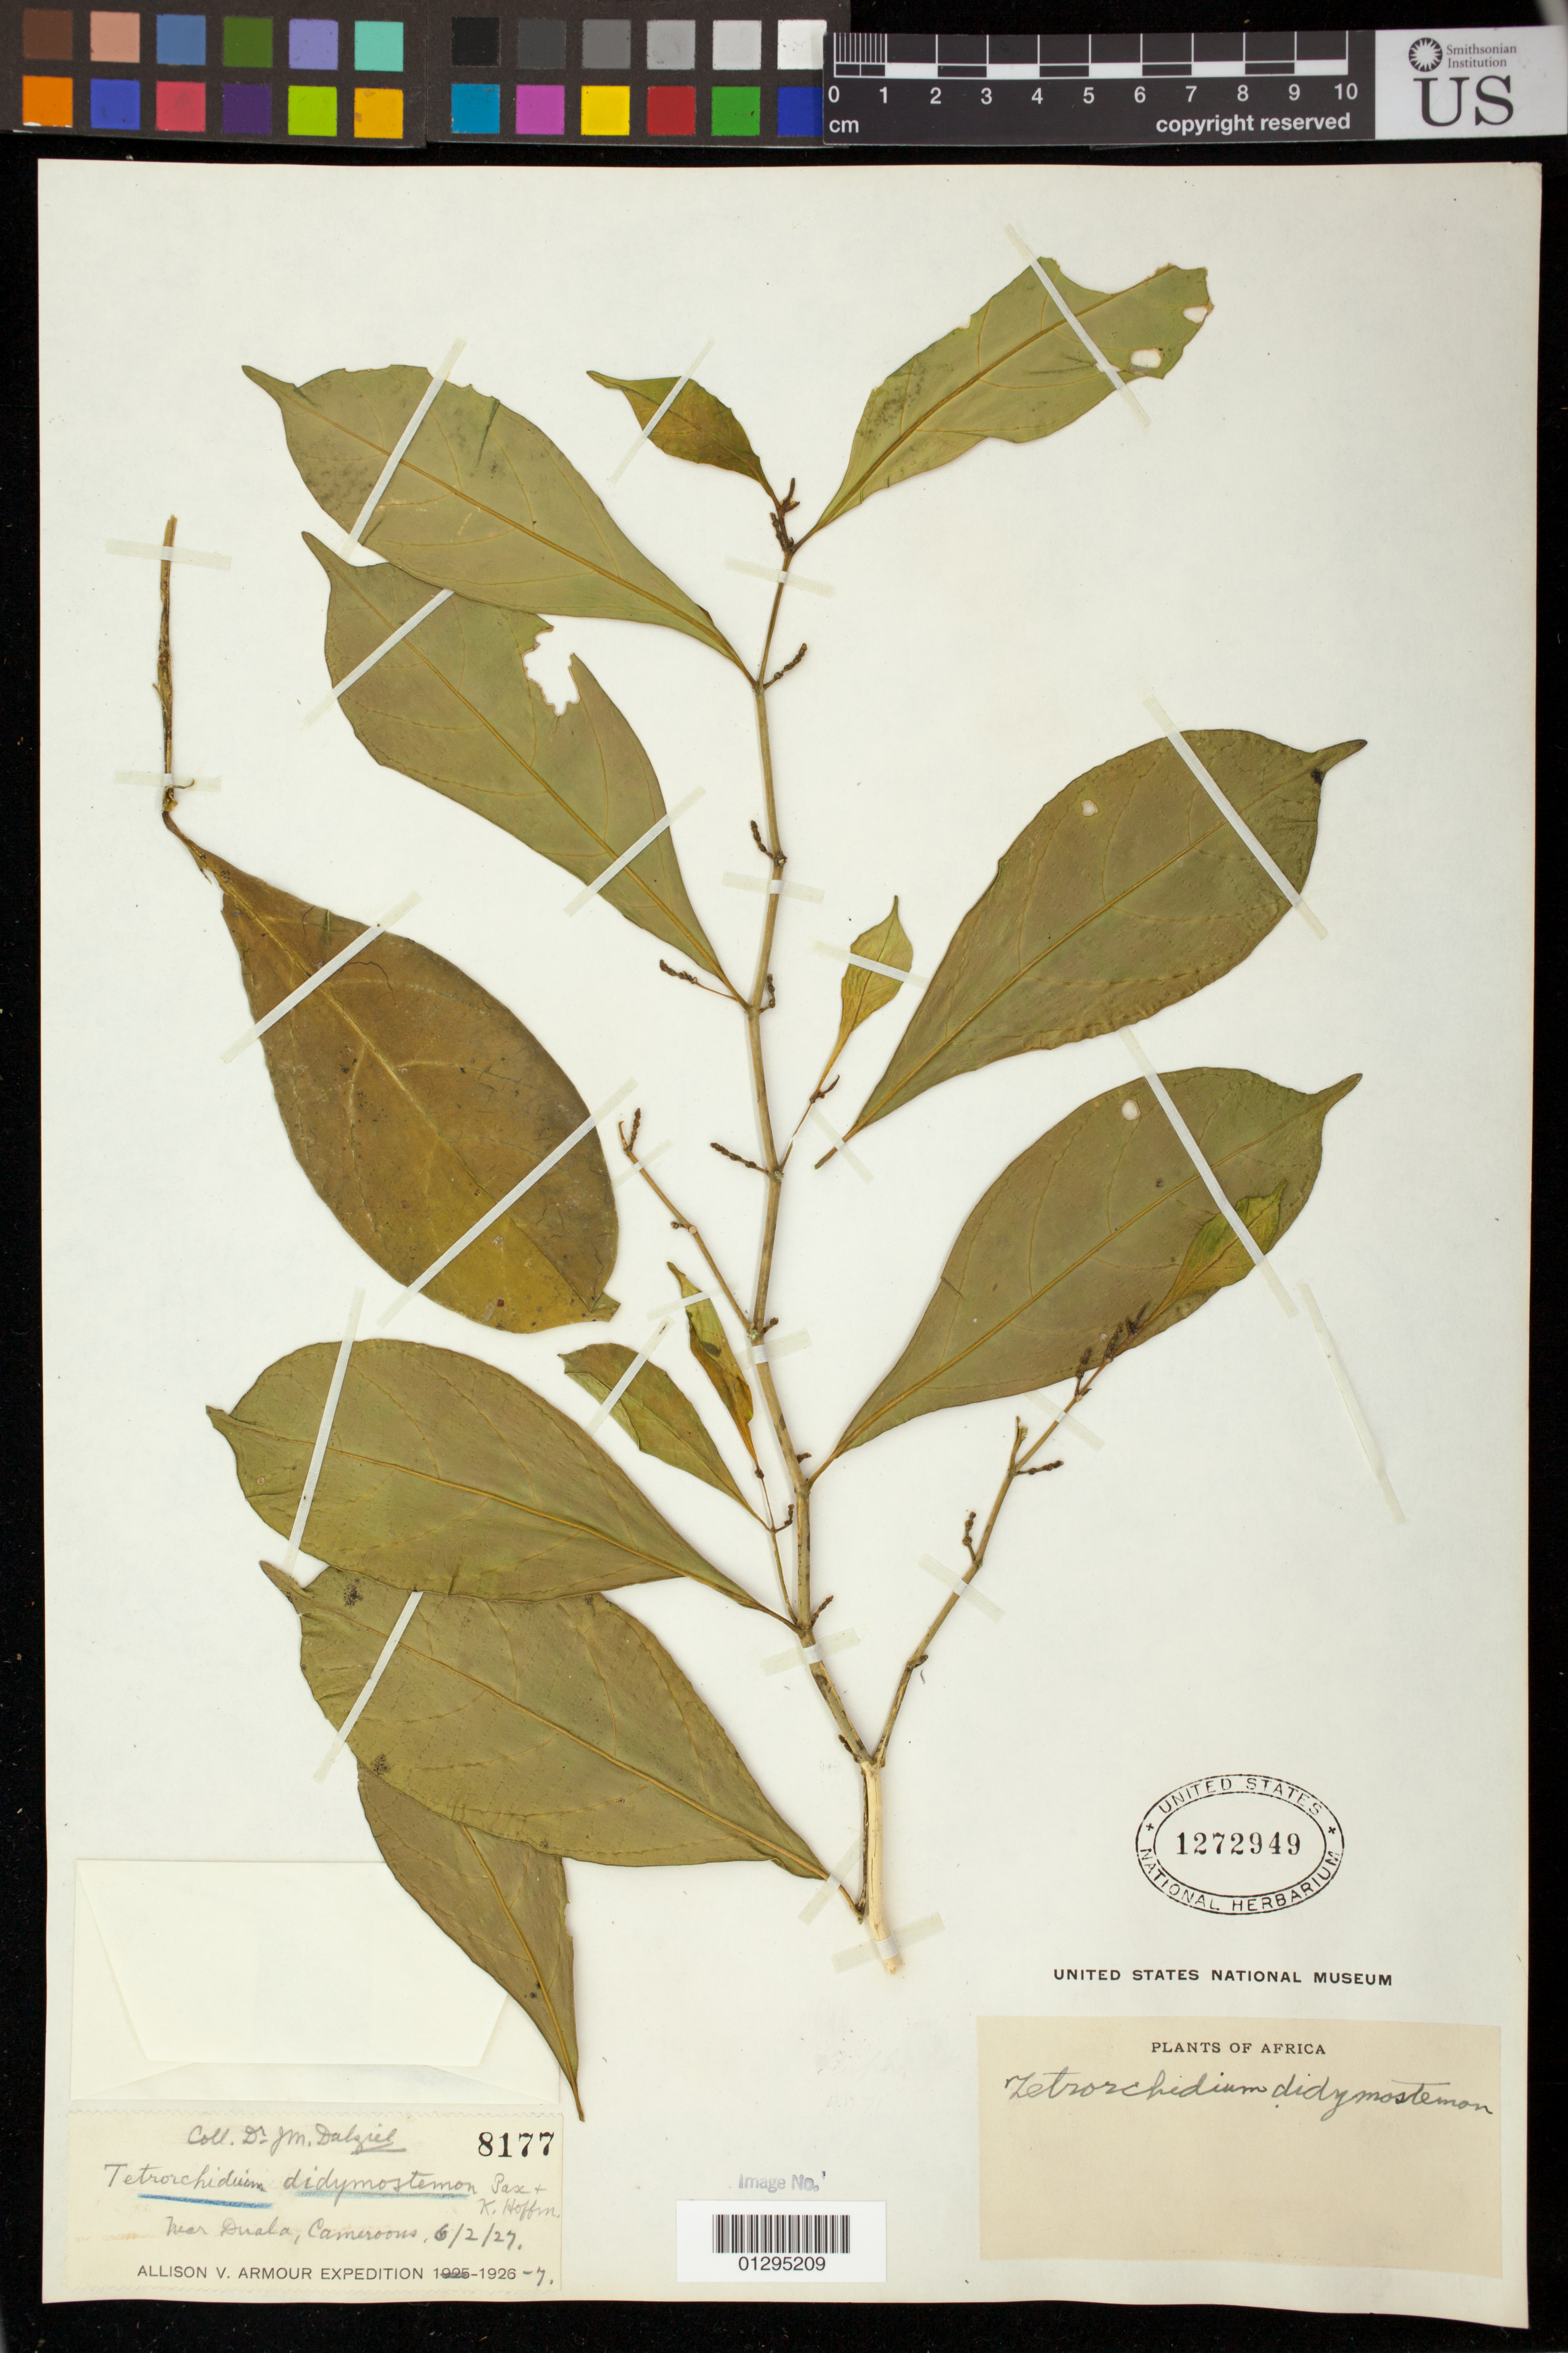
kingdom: Plantae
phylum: Tracheophyta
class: Magnoliopsida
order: Malpighiales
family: Euphorbiaceae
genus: Tetrorchidium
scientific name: Tetrorchidium didymostemon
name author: (Baill.) Pax & K. Hoffm.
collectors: J. Dalziel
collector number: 8177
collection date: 1926-02-06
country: Cameroon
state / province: Littoral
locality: Near Duala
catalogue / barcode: US 1272949